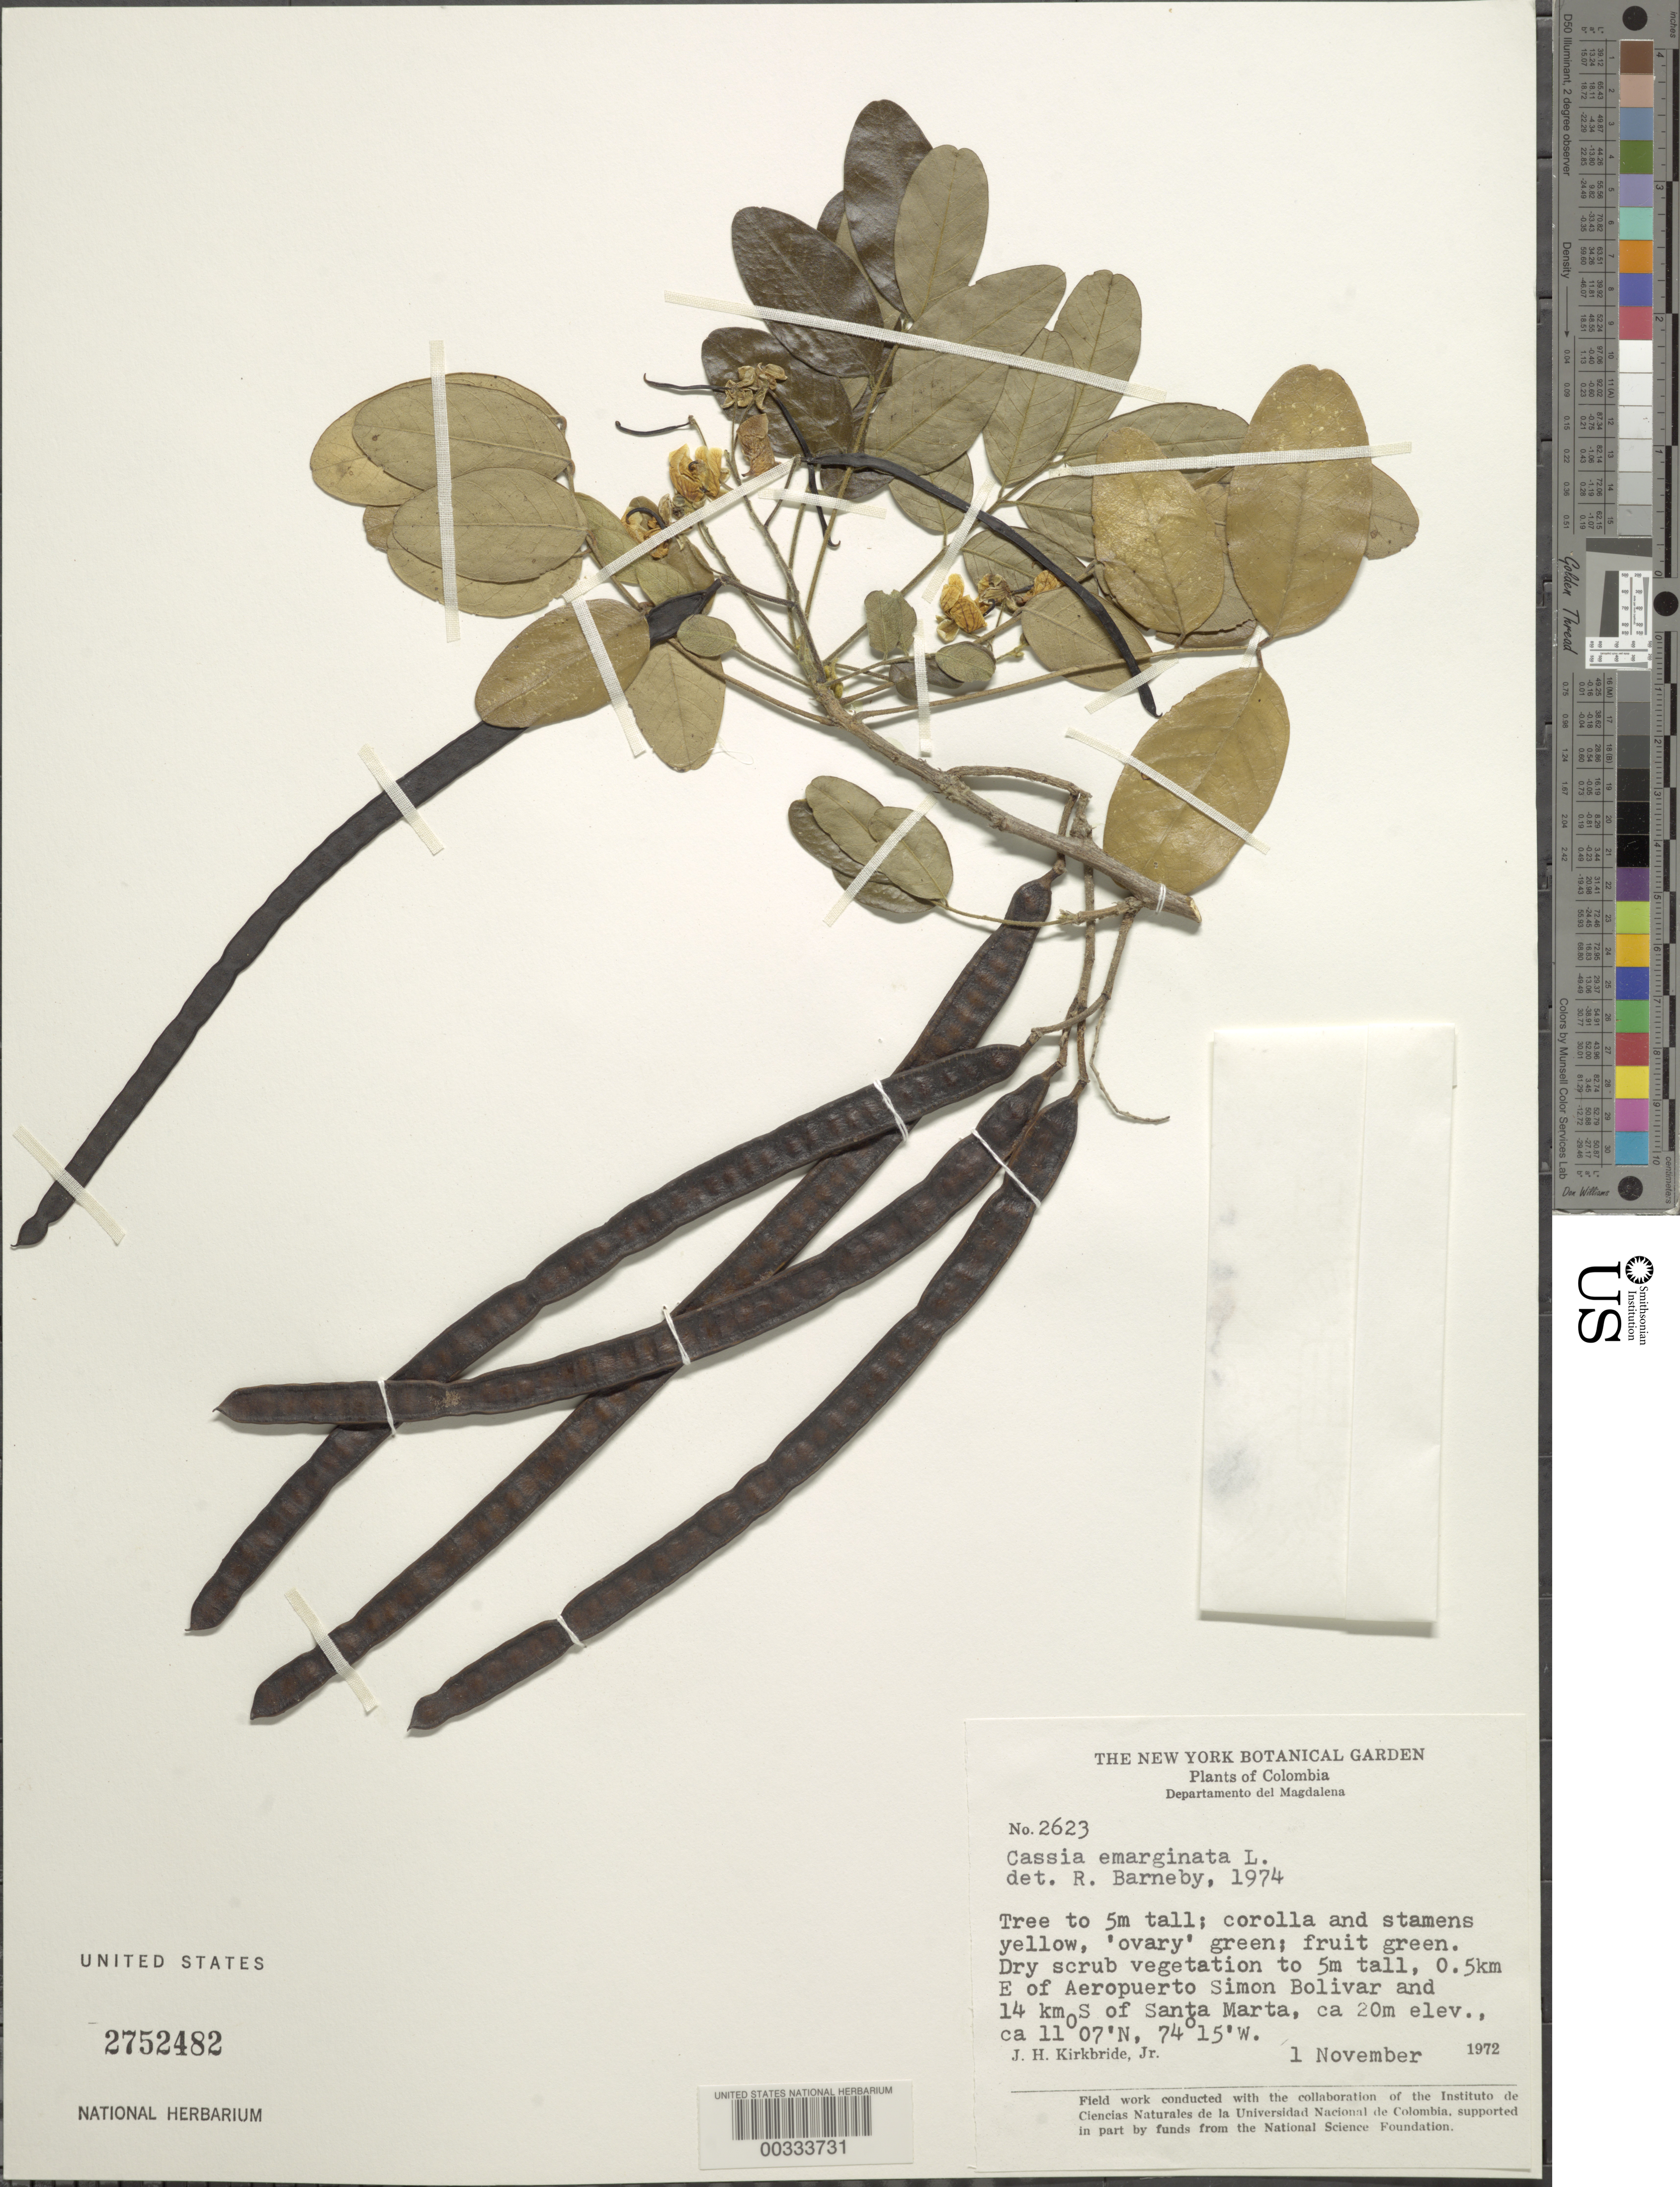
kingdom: Plantae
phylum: Tracheophyta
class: Magnoliopsida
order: Fabales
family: Fabaceae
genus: Senna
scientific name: Senna atomaria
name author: (L.) H.S. Irwin & Barneby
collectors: J. H. Kirkbride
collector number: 2623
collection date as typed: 01 Nov 1972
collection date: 1972-11-01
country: Colombia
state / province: Magdalena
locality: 0.5 km E of Aeropuerto simon Bolivar and 14 km S of Santa Marta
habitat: Dry scrub vegetation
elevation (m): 20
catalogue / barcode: US 2752482